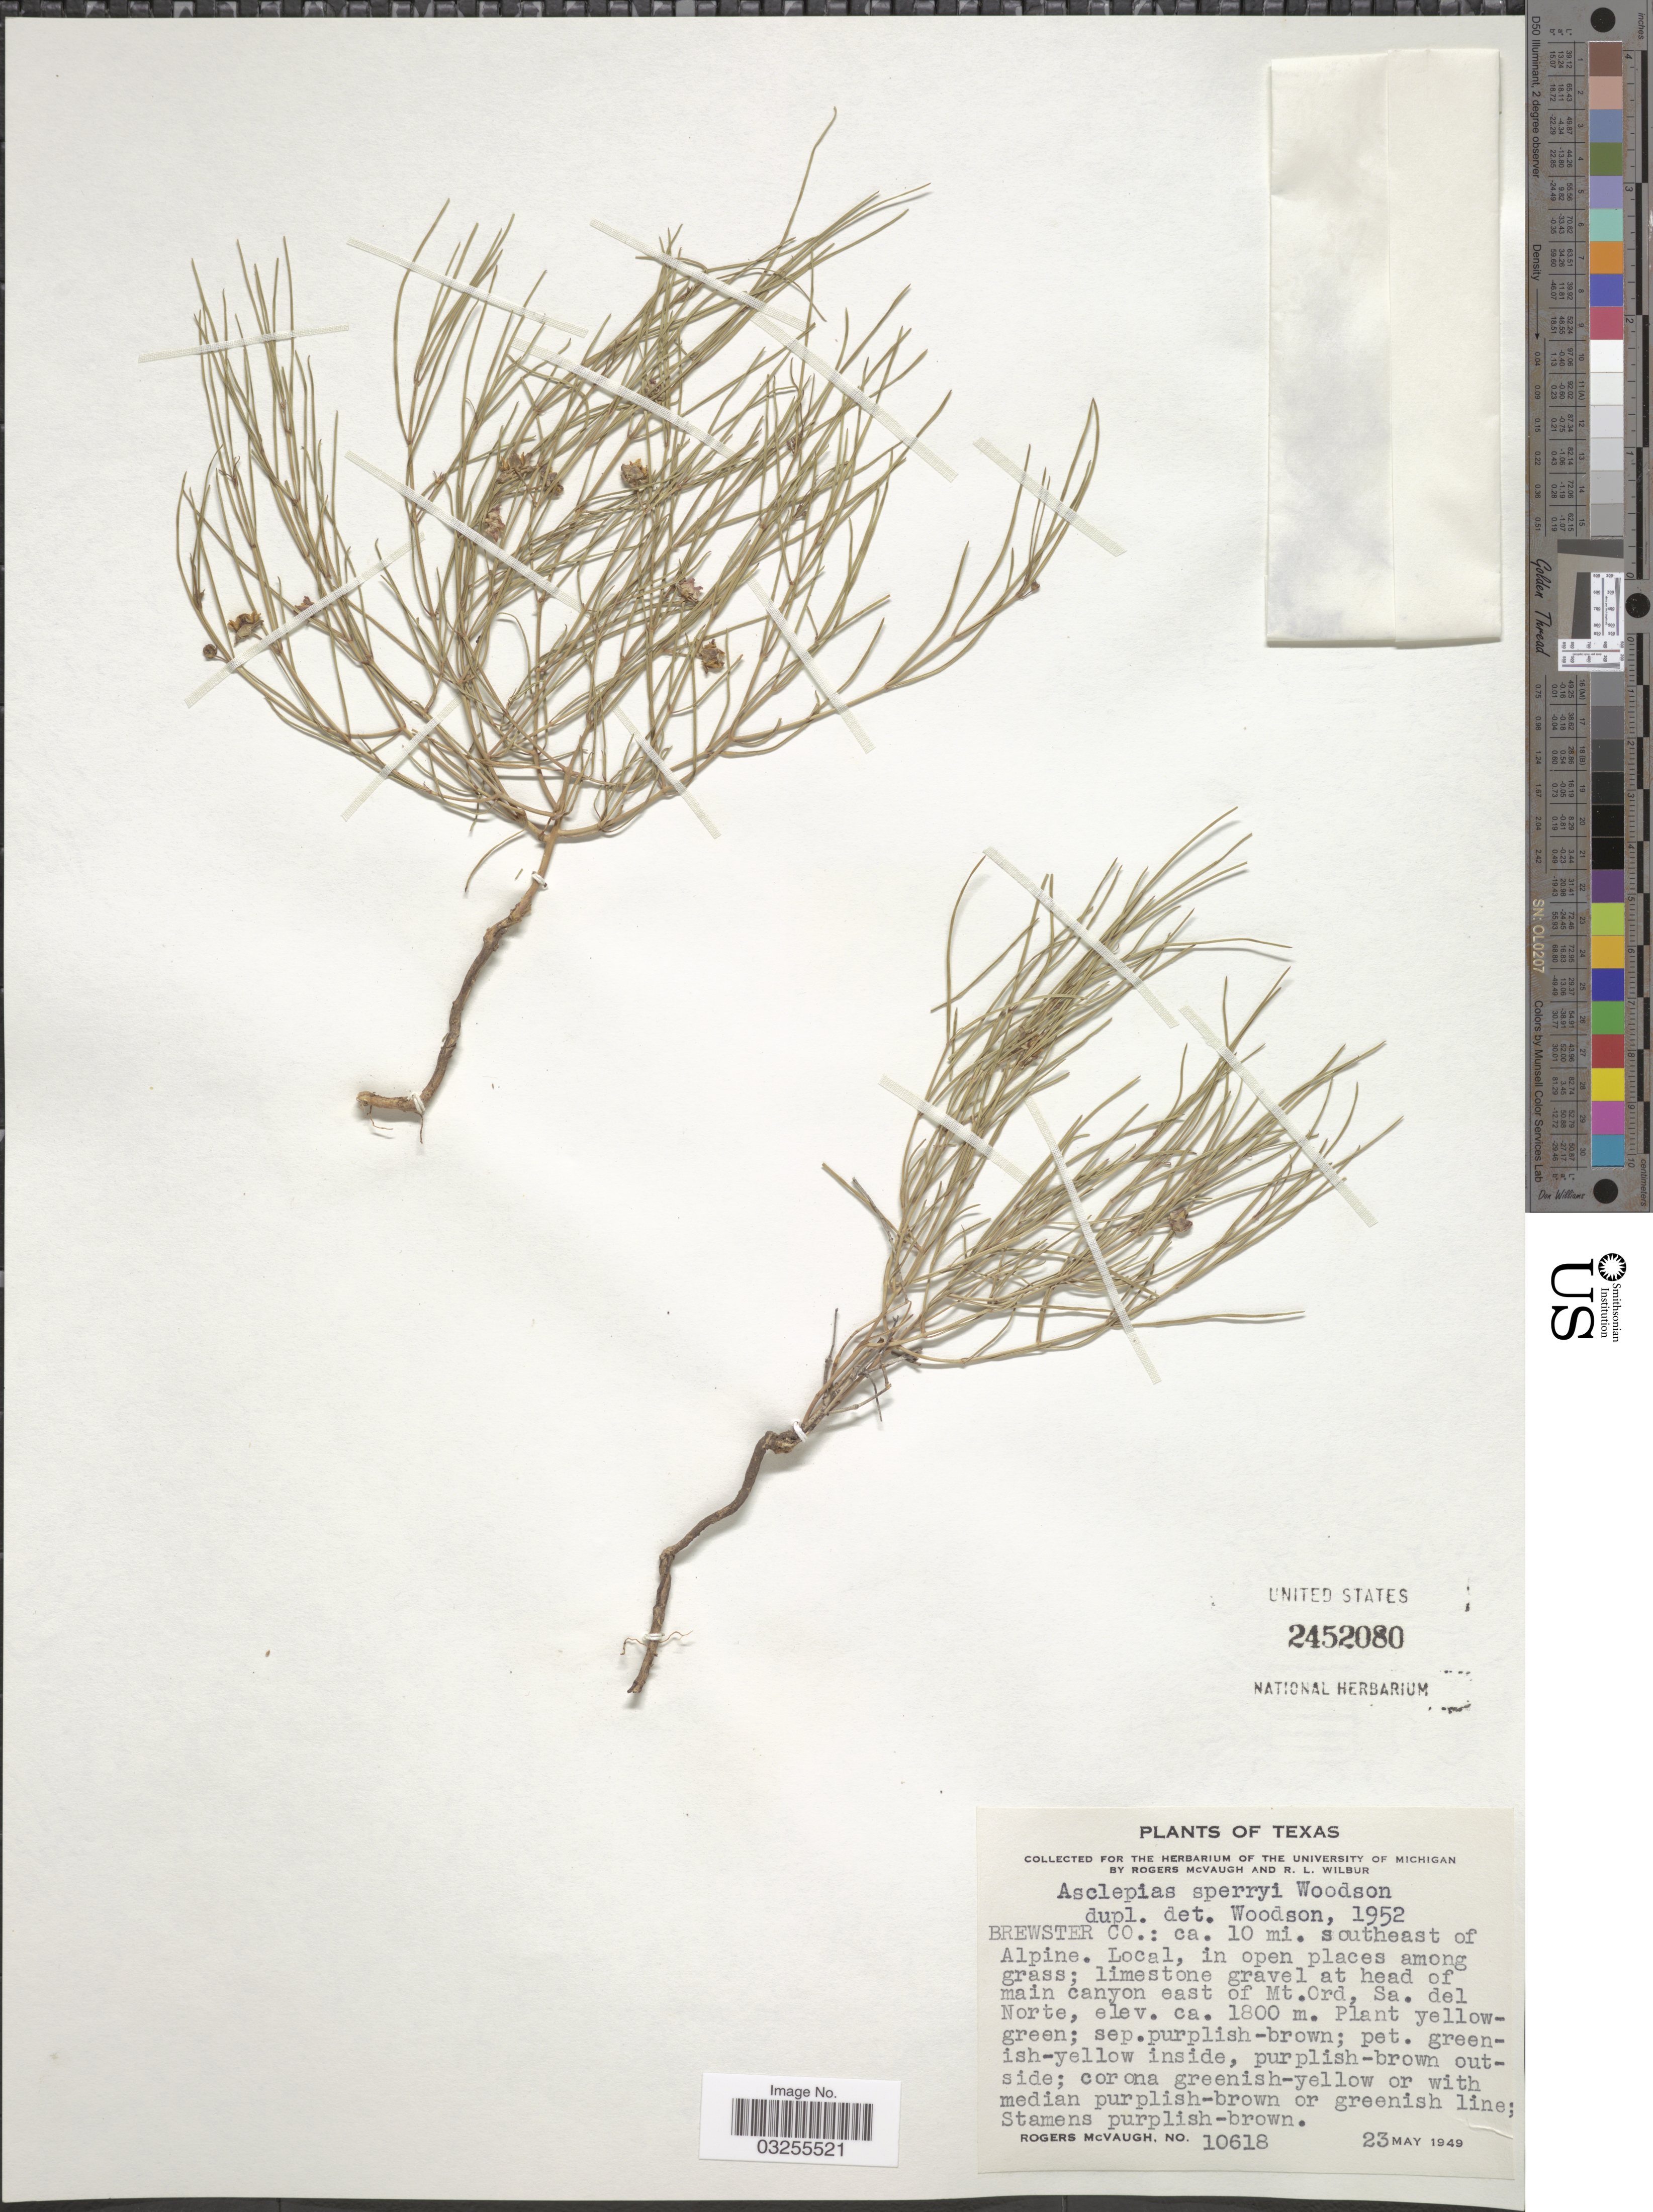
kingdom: Plantae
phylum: Tracheophyta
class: Magnoliopsida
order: Gentianales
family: Apocynaceae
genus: Asclepias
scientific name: Asclepias sperryi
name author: Woodson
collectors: R. McVaugh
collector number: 10618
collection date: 1949-05-23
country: United States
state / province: Texas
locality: Brewster Co.: ca. 10 mi. southeast of Alpine. Local, in open places among grass; limestone gravel at head of main canyon east of Mt. Ord, Sa. del Norte.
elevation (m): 1800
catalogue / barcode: US 2452080